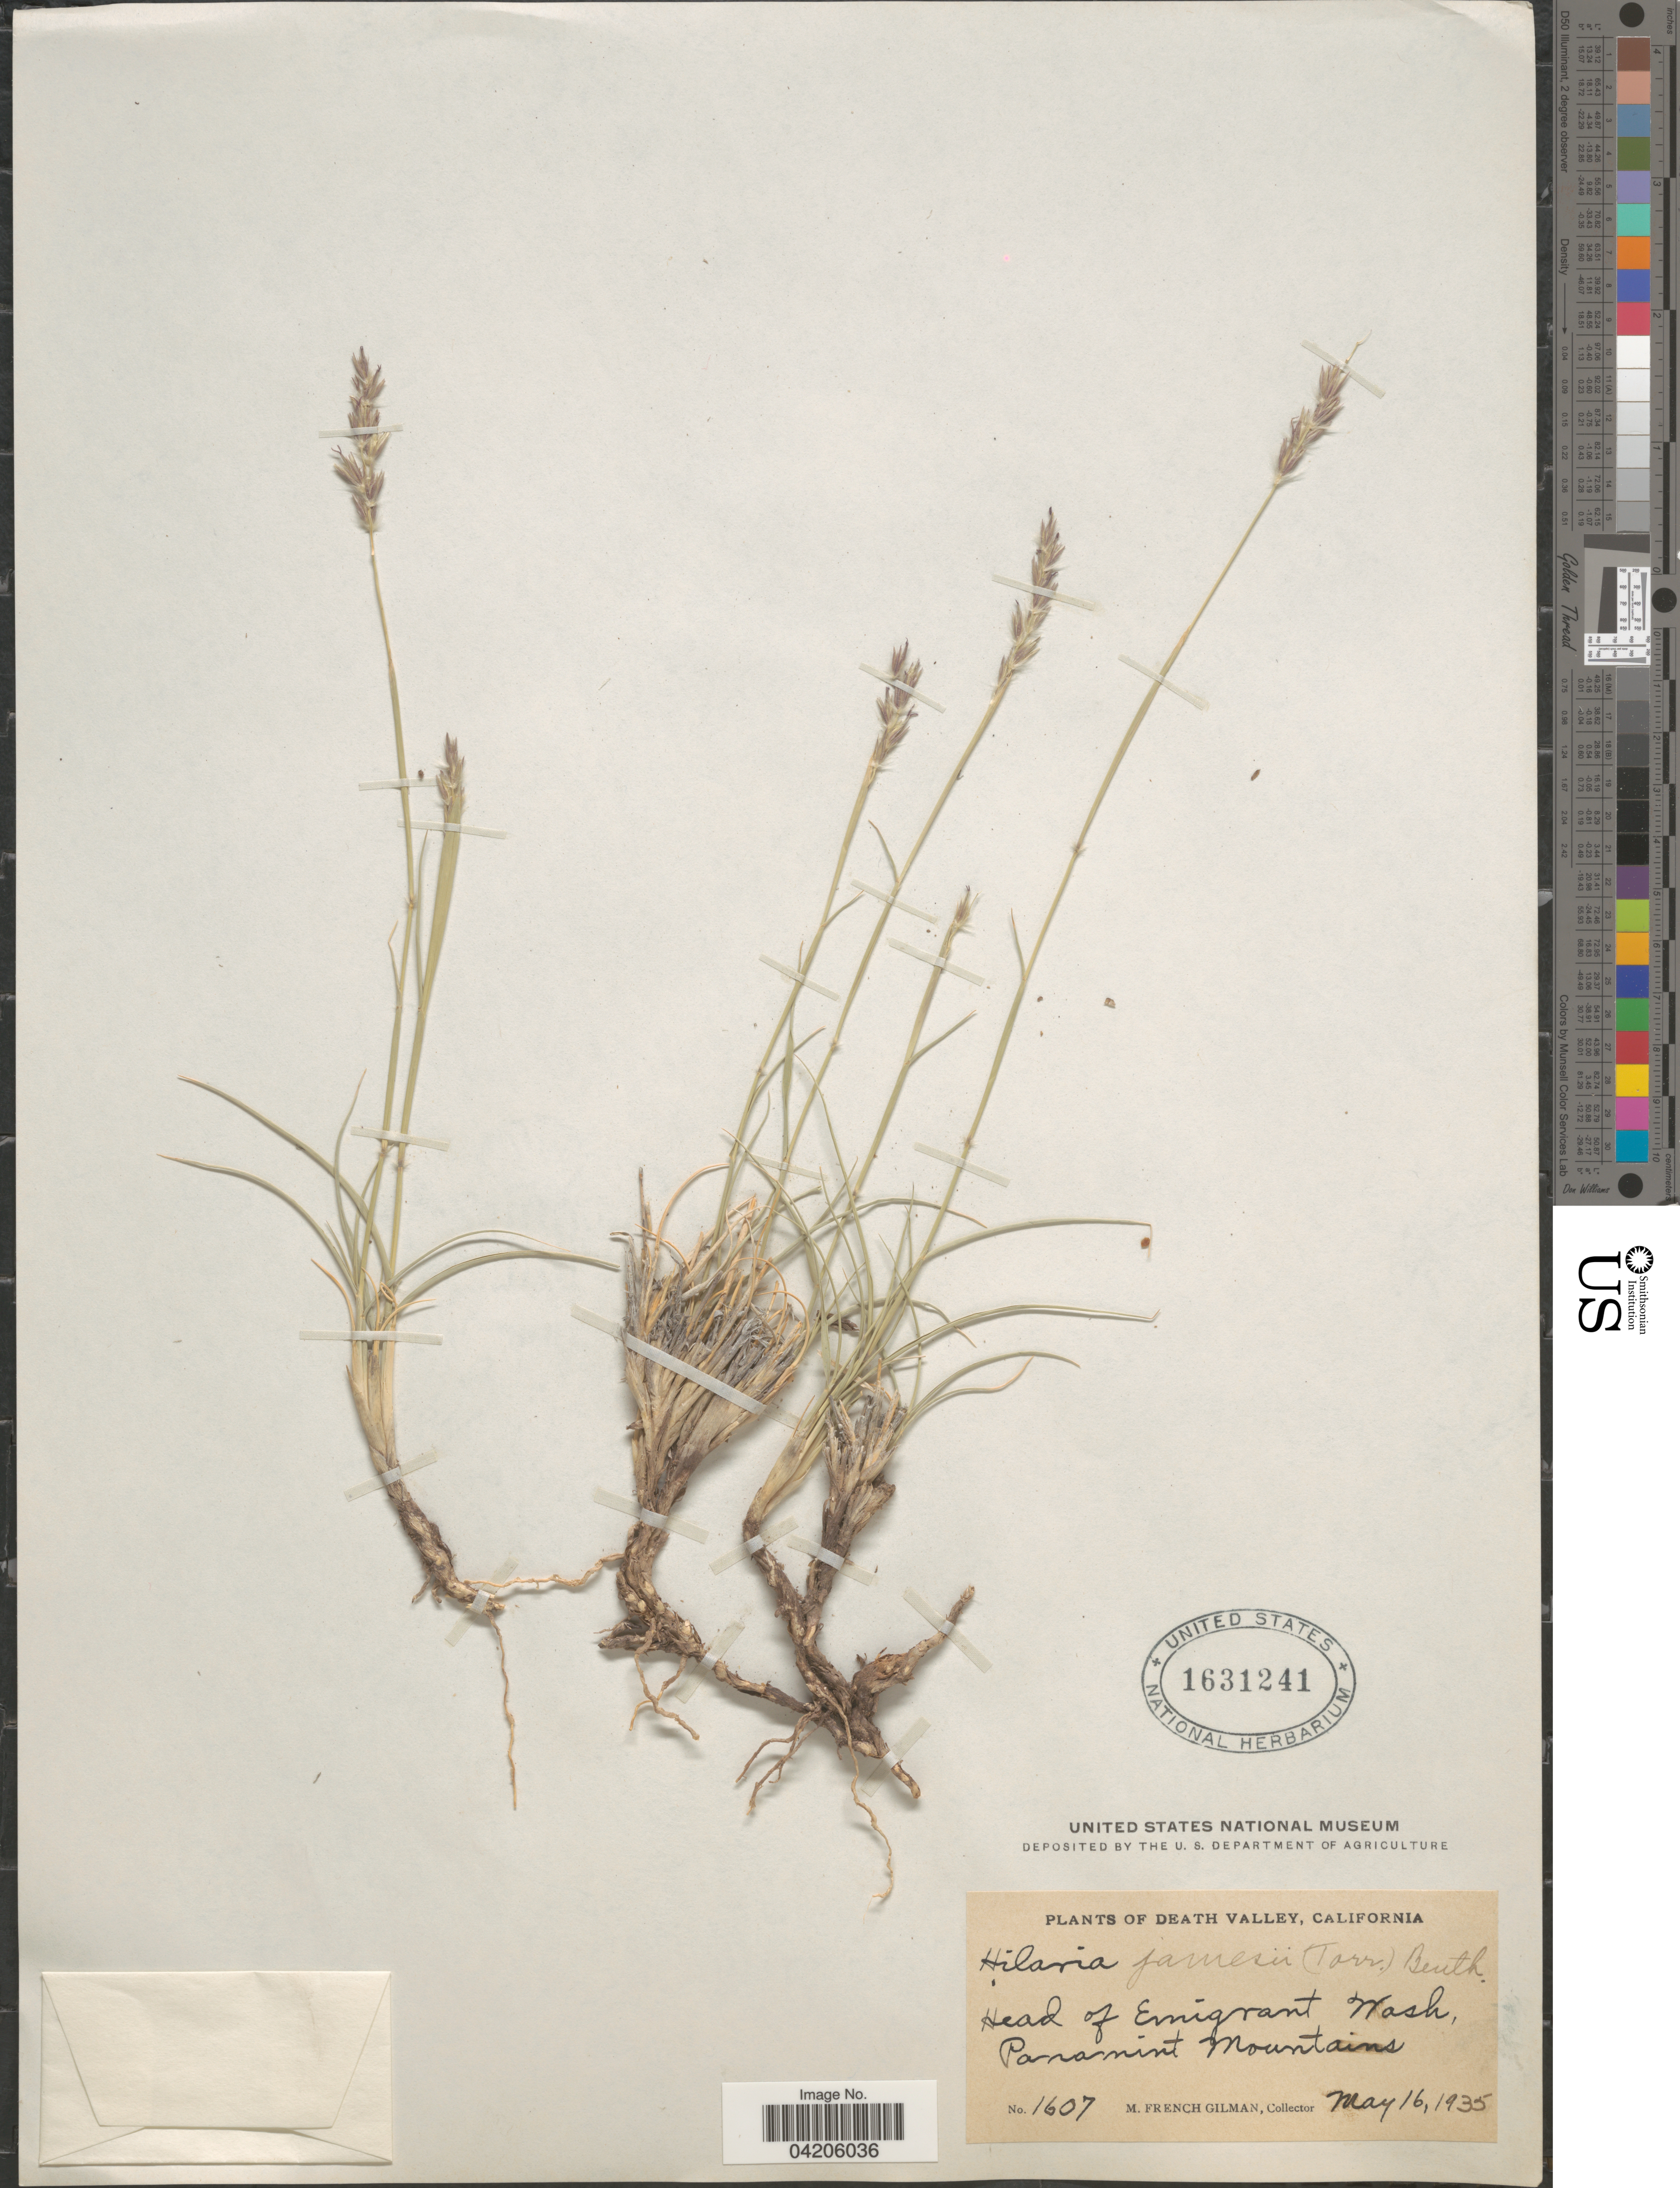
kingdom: Plantae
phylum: Tracheophyta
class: Liliopsida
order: Poales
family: Poaceae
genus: Hilaria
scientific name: Hilaria jamesii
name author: (Torr.) Benth.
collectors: M. F. Gilman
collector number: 1607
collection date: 1935-05-16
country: United States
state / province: California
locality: Death Valley. Head of Emigrant Wash, Panamint Mountains.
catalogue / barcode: US 1631241